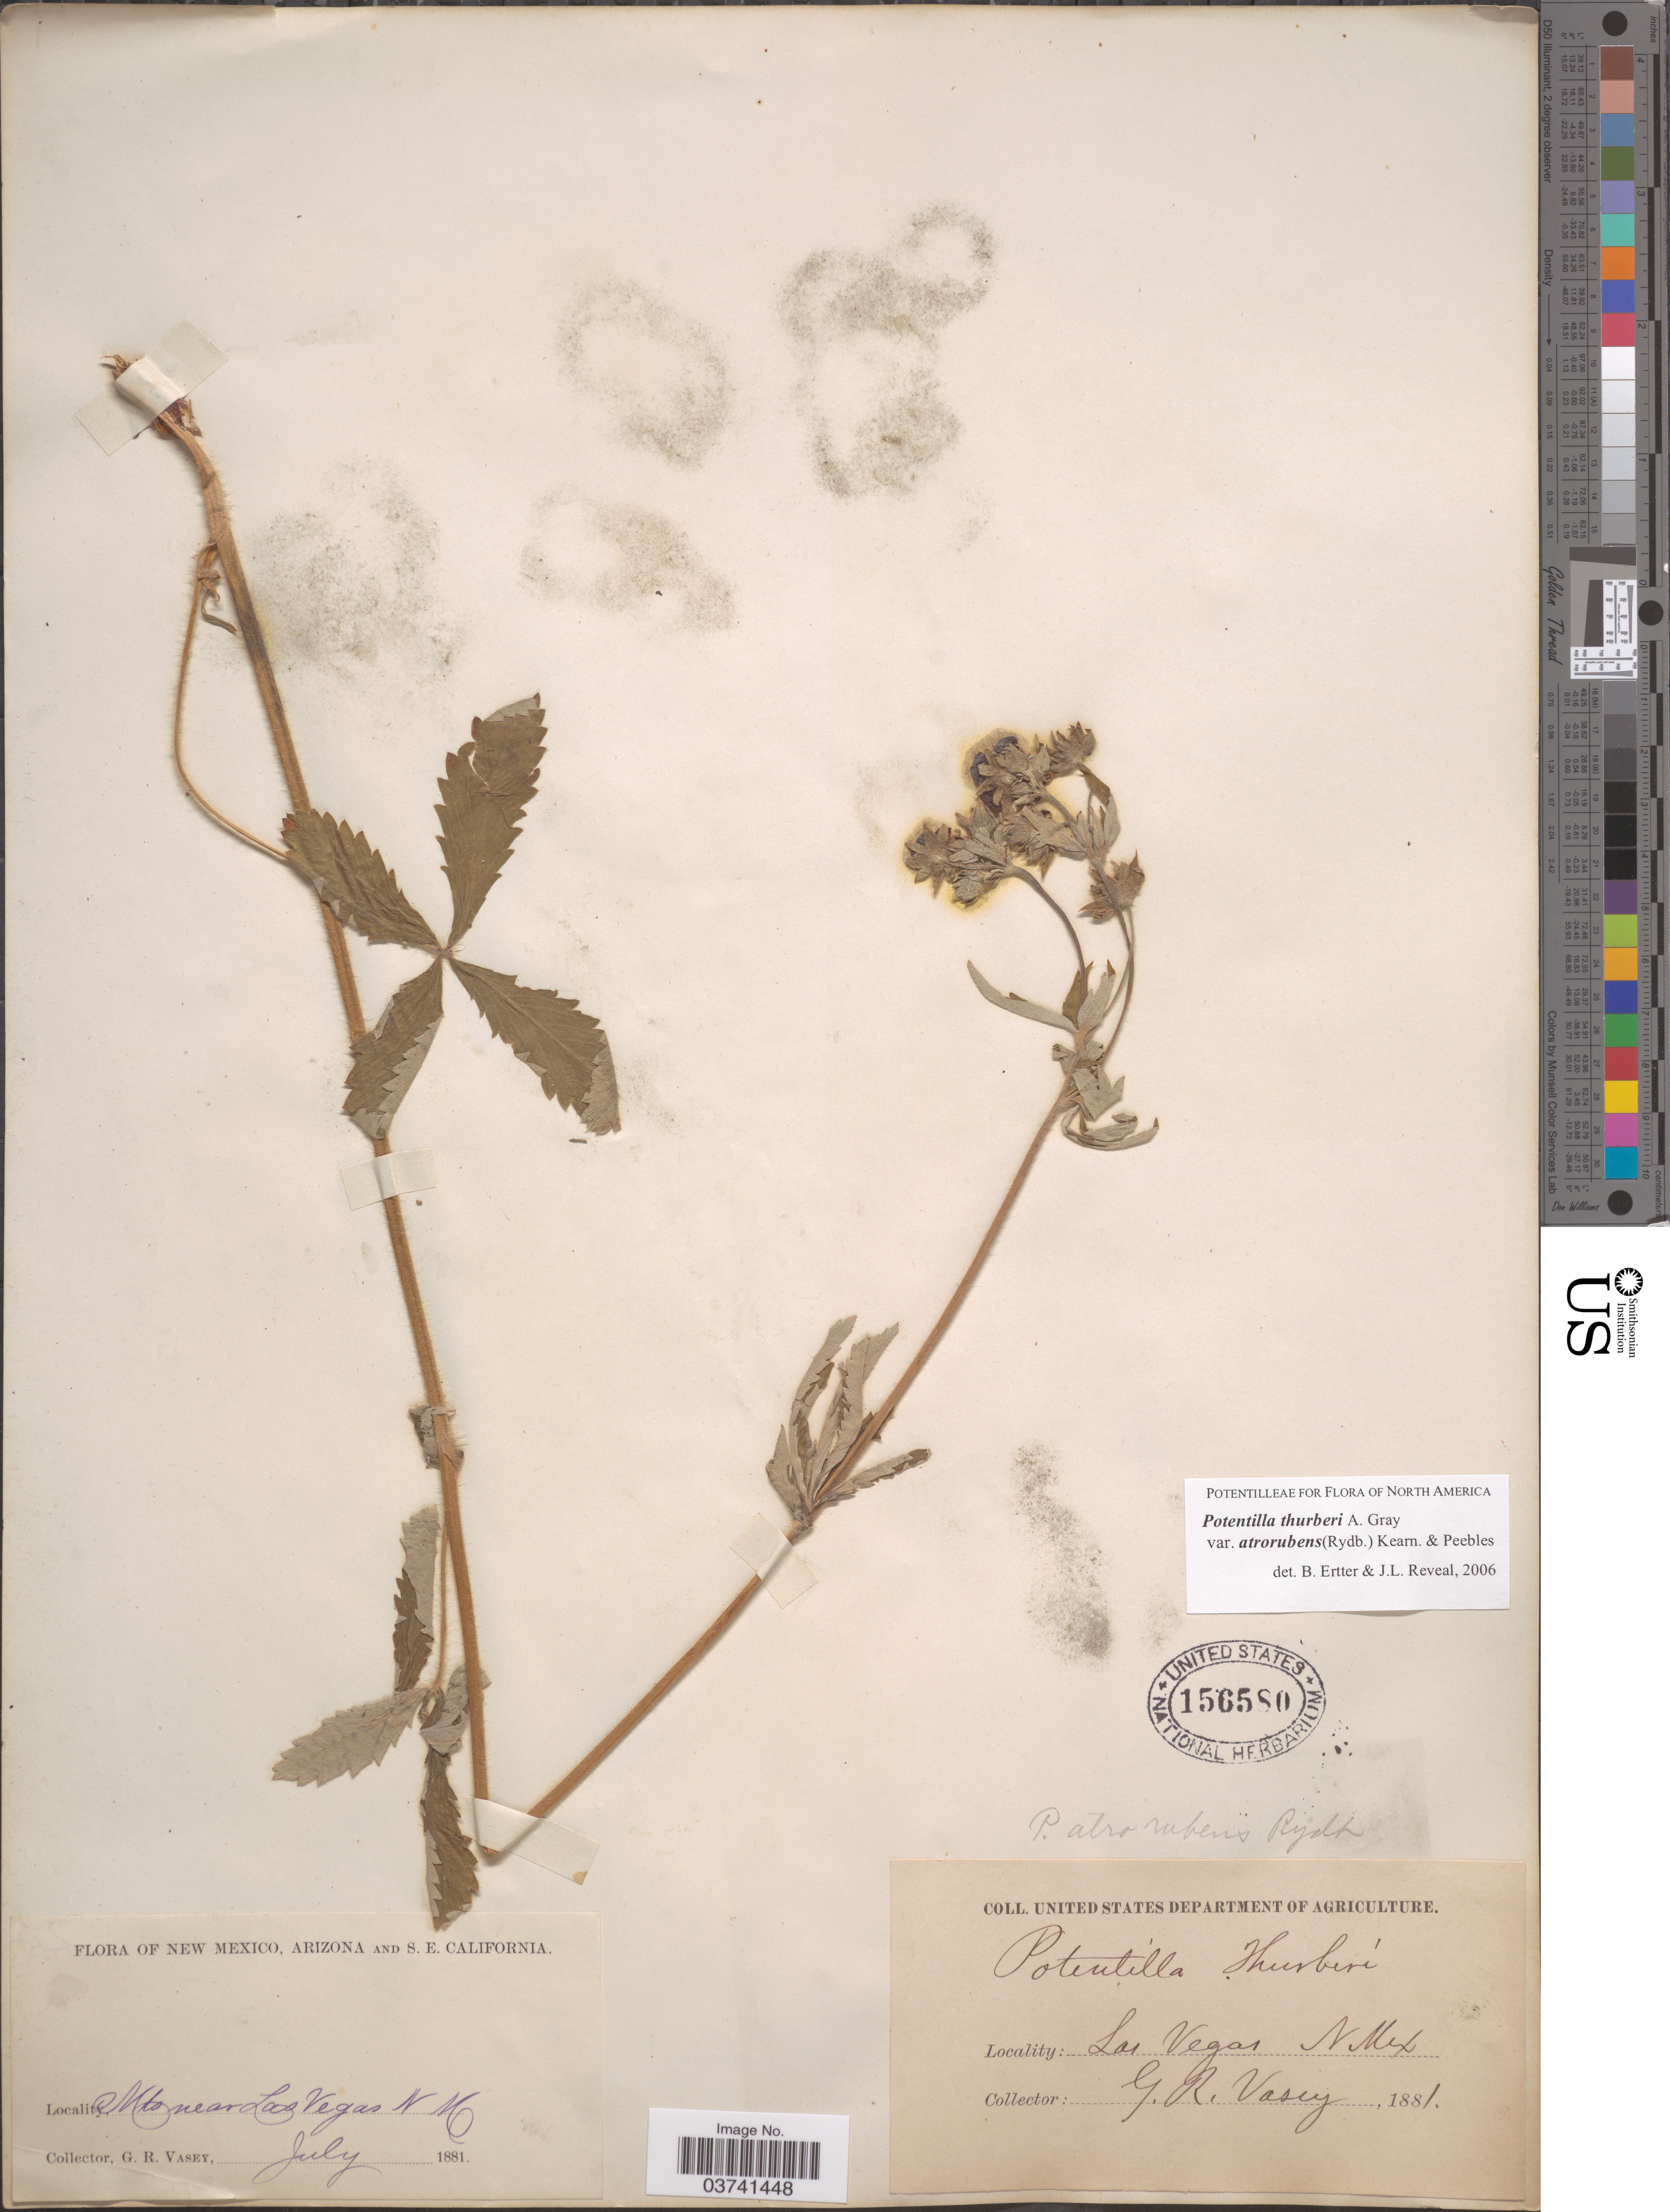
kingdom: Plantae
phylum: Tracheophyta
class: Magnoliopsida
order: Rosales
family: Rosaceae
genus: Potentilla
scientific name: Potentilla thurberi var. atrorubens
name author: A. Gray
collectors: G. R. Vasey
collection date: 1881-07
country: United States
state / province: New Mexico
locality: Mts near Las Vegas.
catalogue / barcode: US 156580